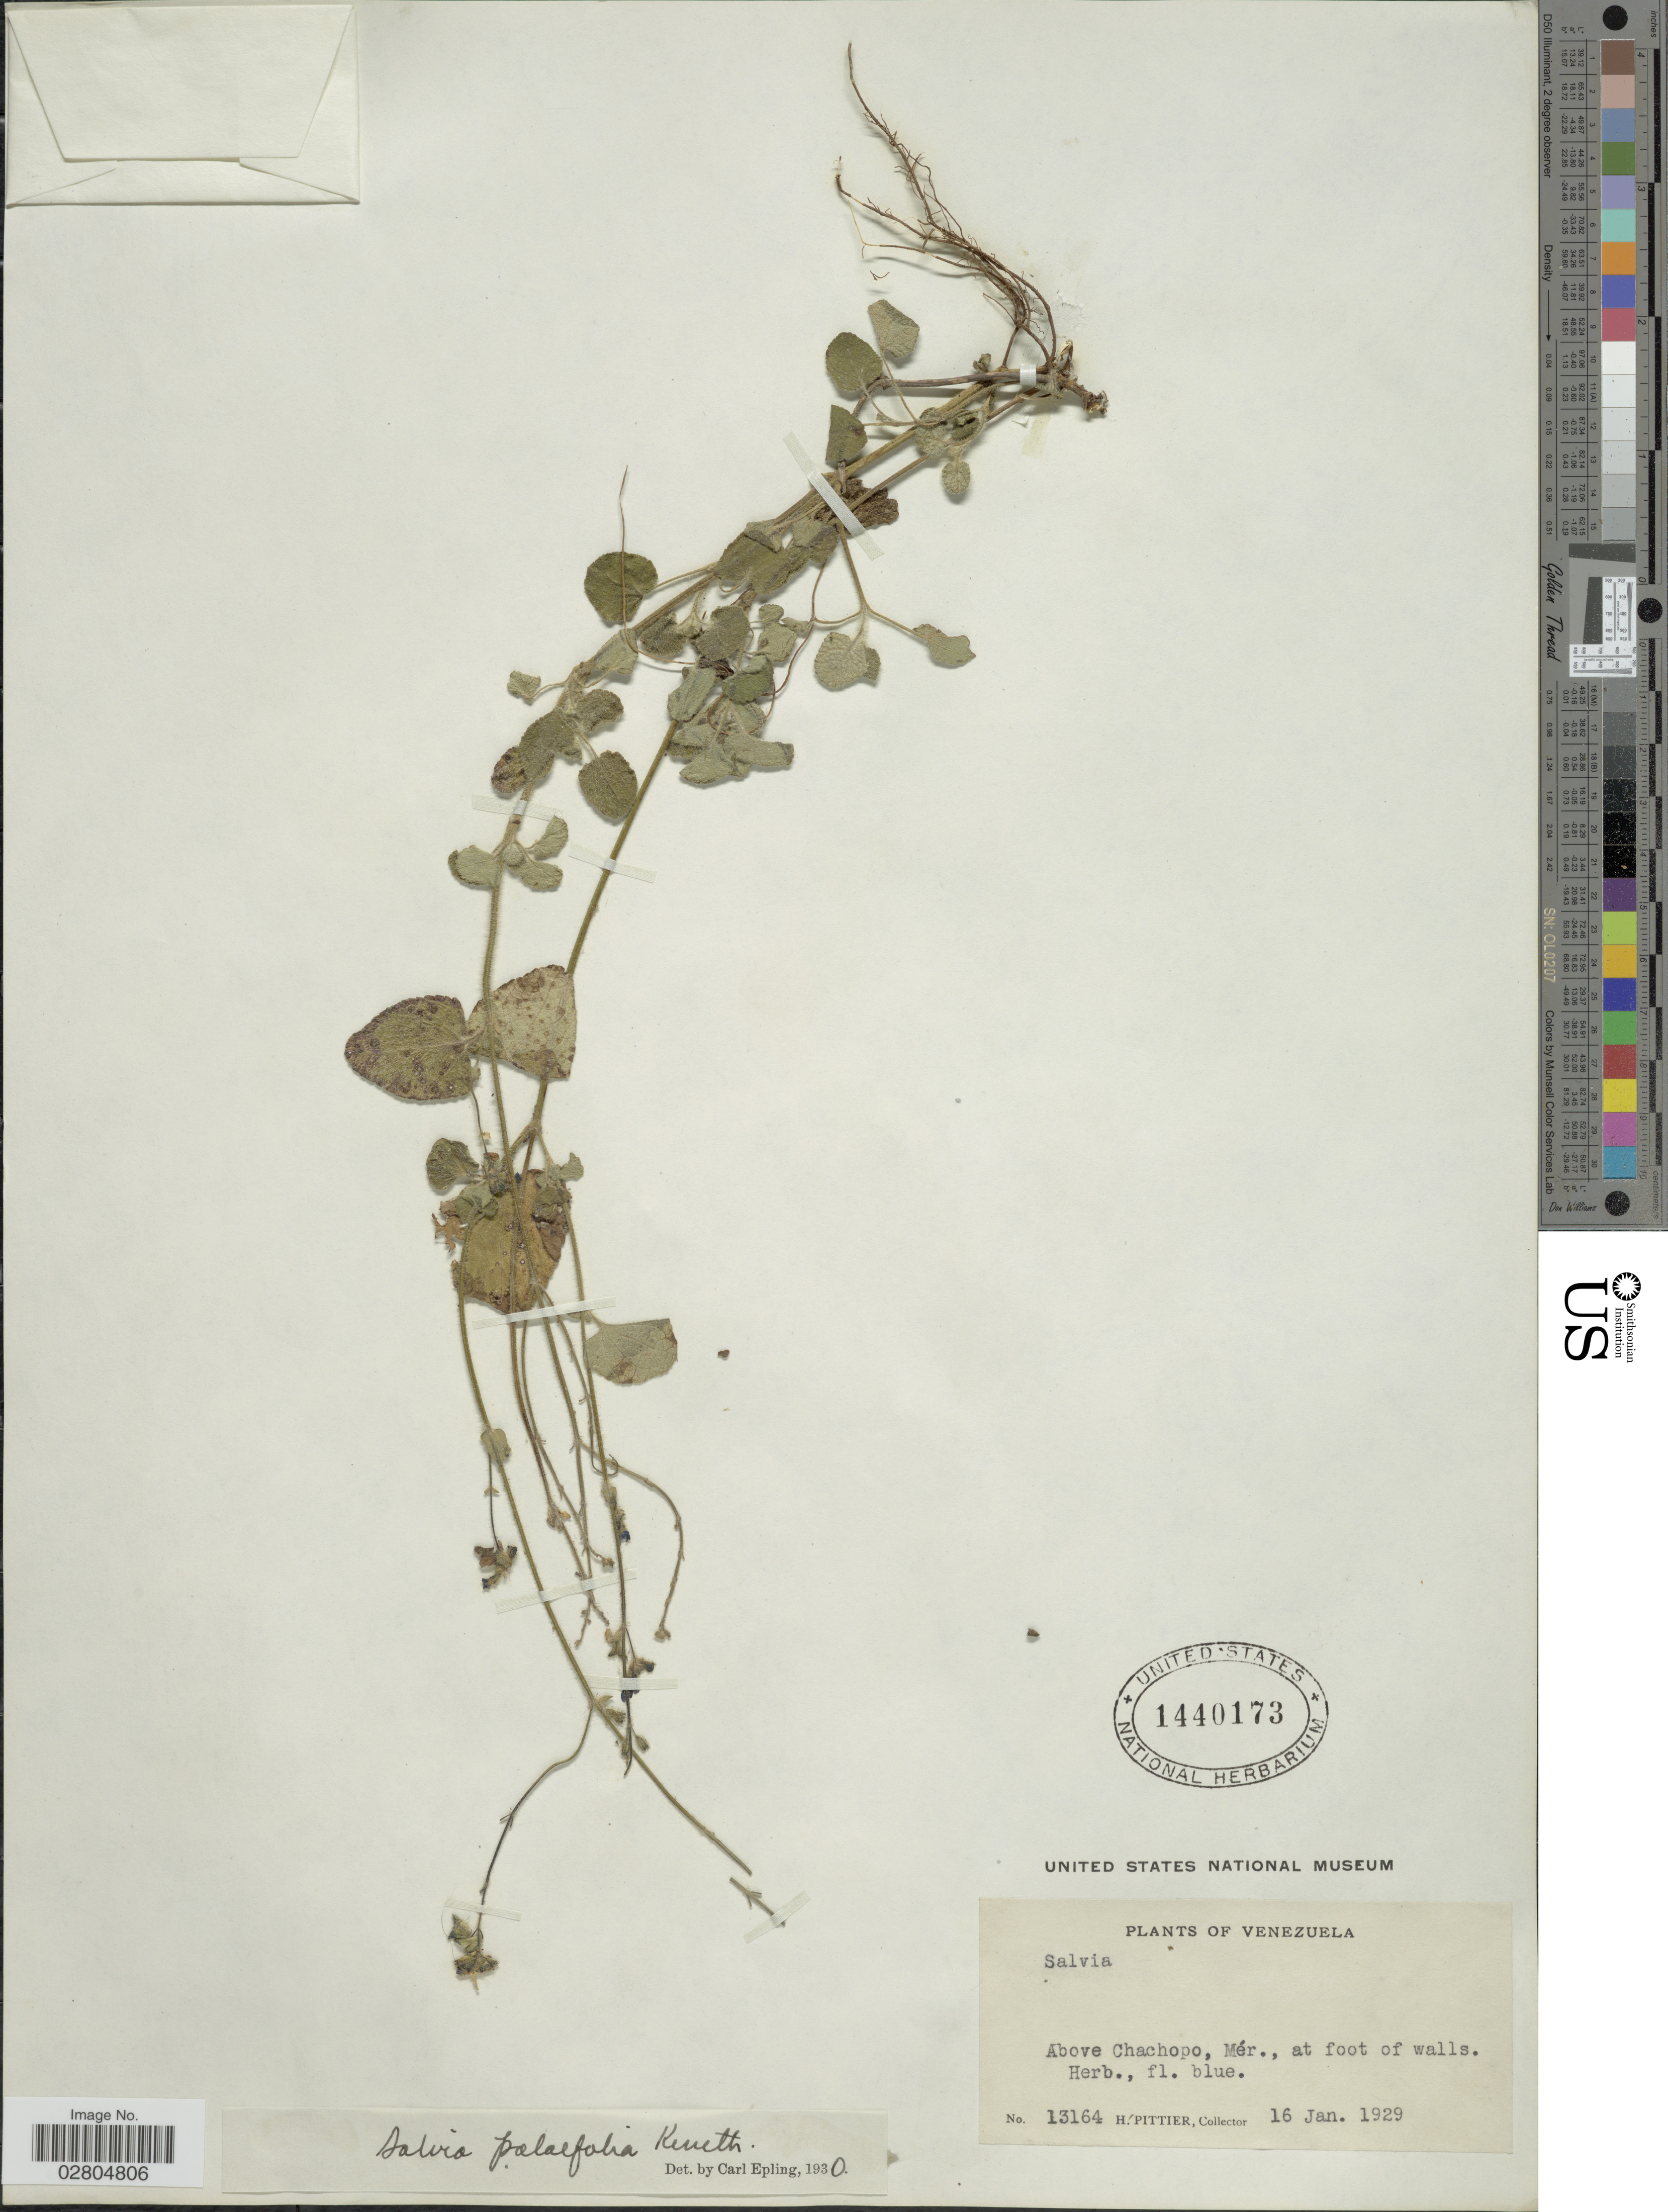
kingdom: Plantae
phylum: Tracheophyta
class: Magnoliopsida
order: Lamiales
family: Lamiaceae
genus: Salvia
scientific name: Salvia palifolia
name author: Kunth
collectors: H. F. Pittier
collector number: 13164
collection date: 1929-01-16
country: Venezuela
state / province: Mérida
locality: Above Chachopo.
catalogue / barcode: US 1440173